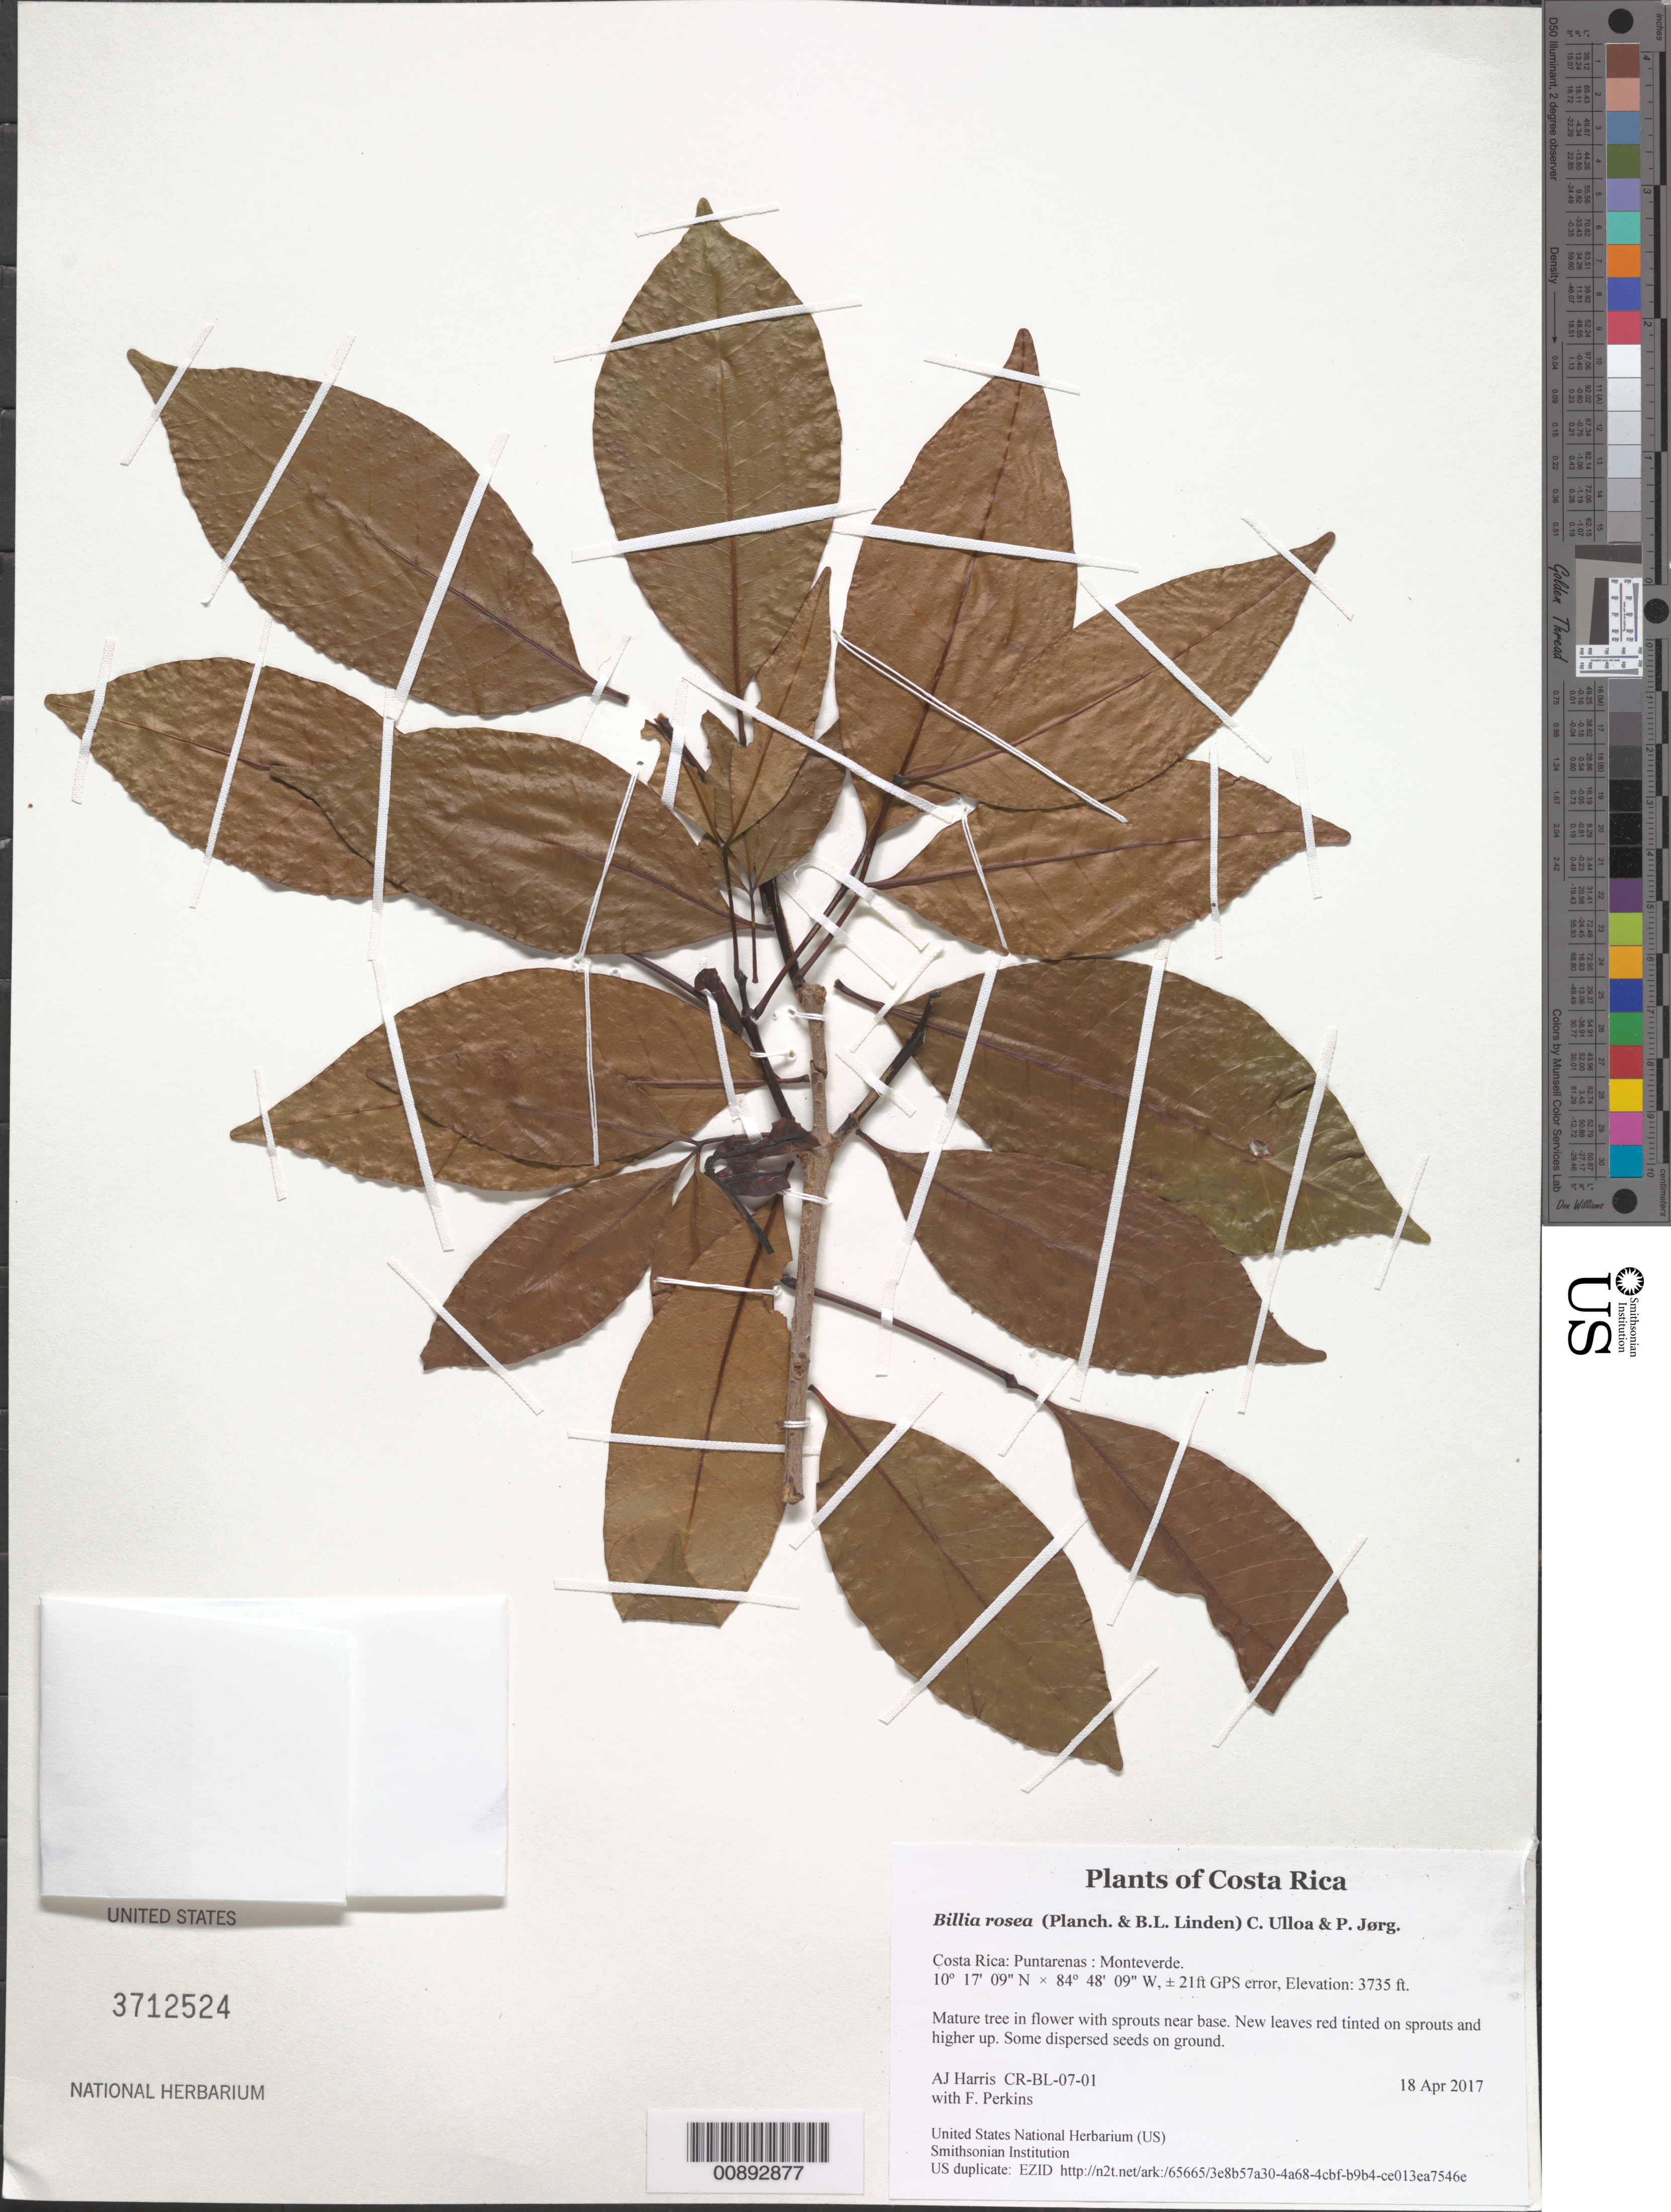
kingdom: Plantae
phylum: Tracheophyta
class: Magnoliopsida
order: Sapindales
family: Sapindaceae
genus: Billia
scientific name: Billia rosea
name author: (Planch. & Linden) C. Ulloa & P.M. Jørg.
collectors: A. J. Harris & F. Perkins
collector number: CR-BL-07-01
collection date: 2017-04-18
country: Costa Rica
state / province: Puntarenas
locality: Monteverde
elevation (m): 1138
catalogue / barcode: US 3712524